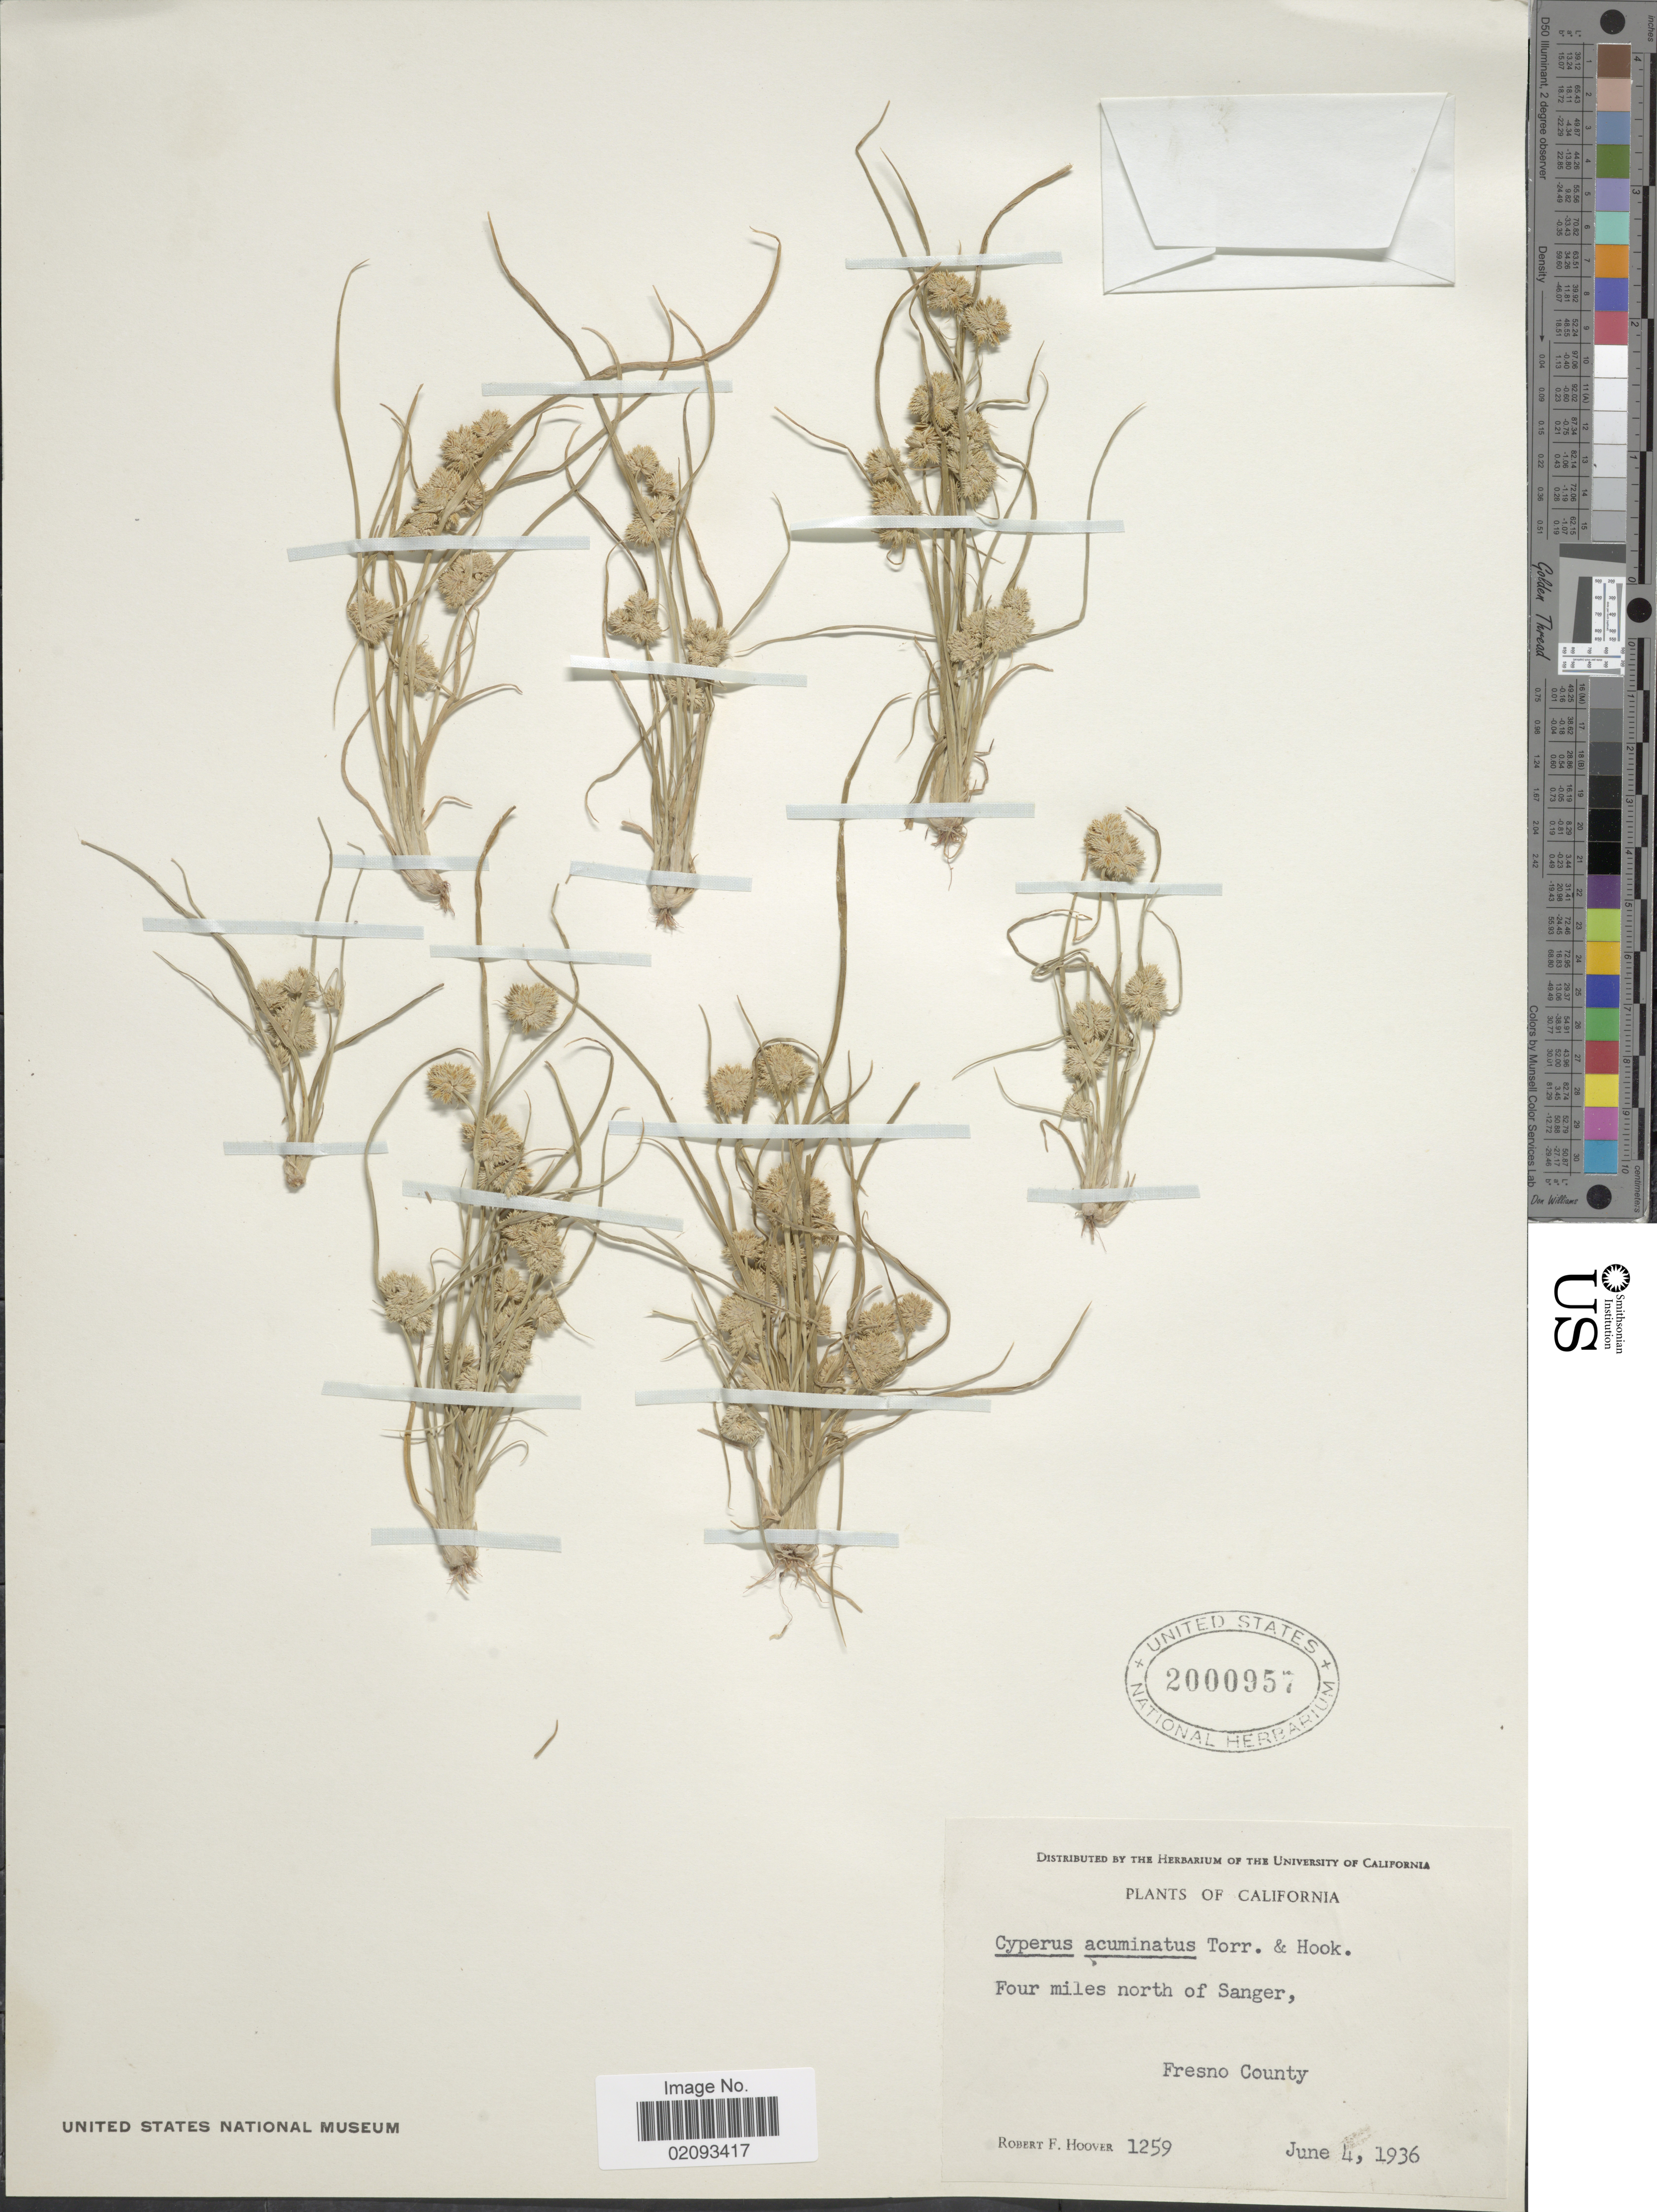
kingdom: Plantae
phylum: Tracheophyta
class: Liliopsida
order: Poales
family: Cyperaceae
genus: Cyperus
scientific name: Cyperus acuminatus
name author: Torr. & Hook.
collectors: R. F. Hoover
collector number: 1259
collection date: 1936-06-04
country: United States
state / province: California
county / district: Fresno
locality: Four miles north of Sanger, Fresno County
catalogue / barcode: US 2000957